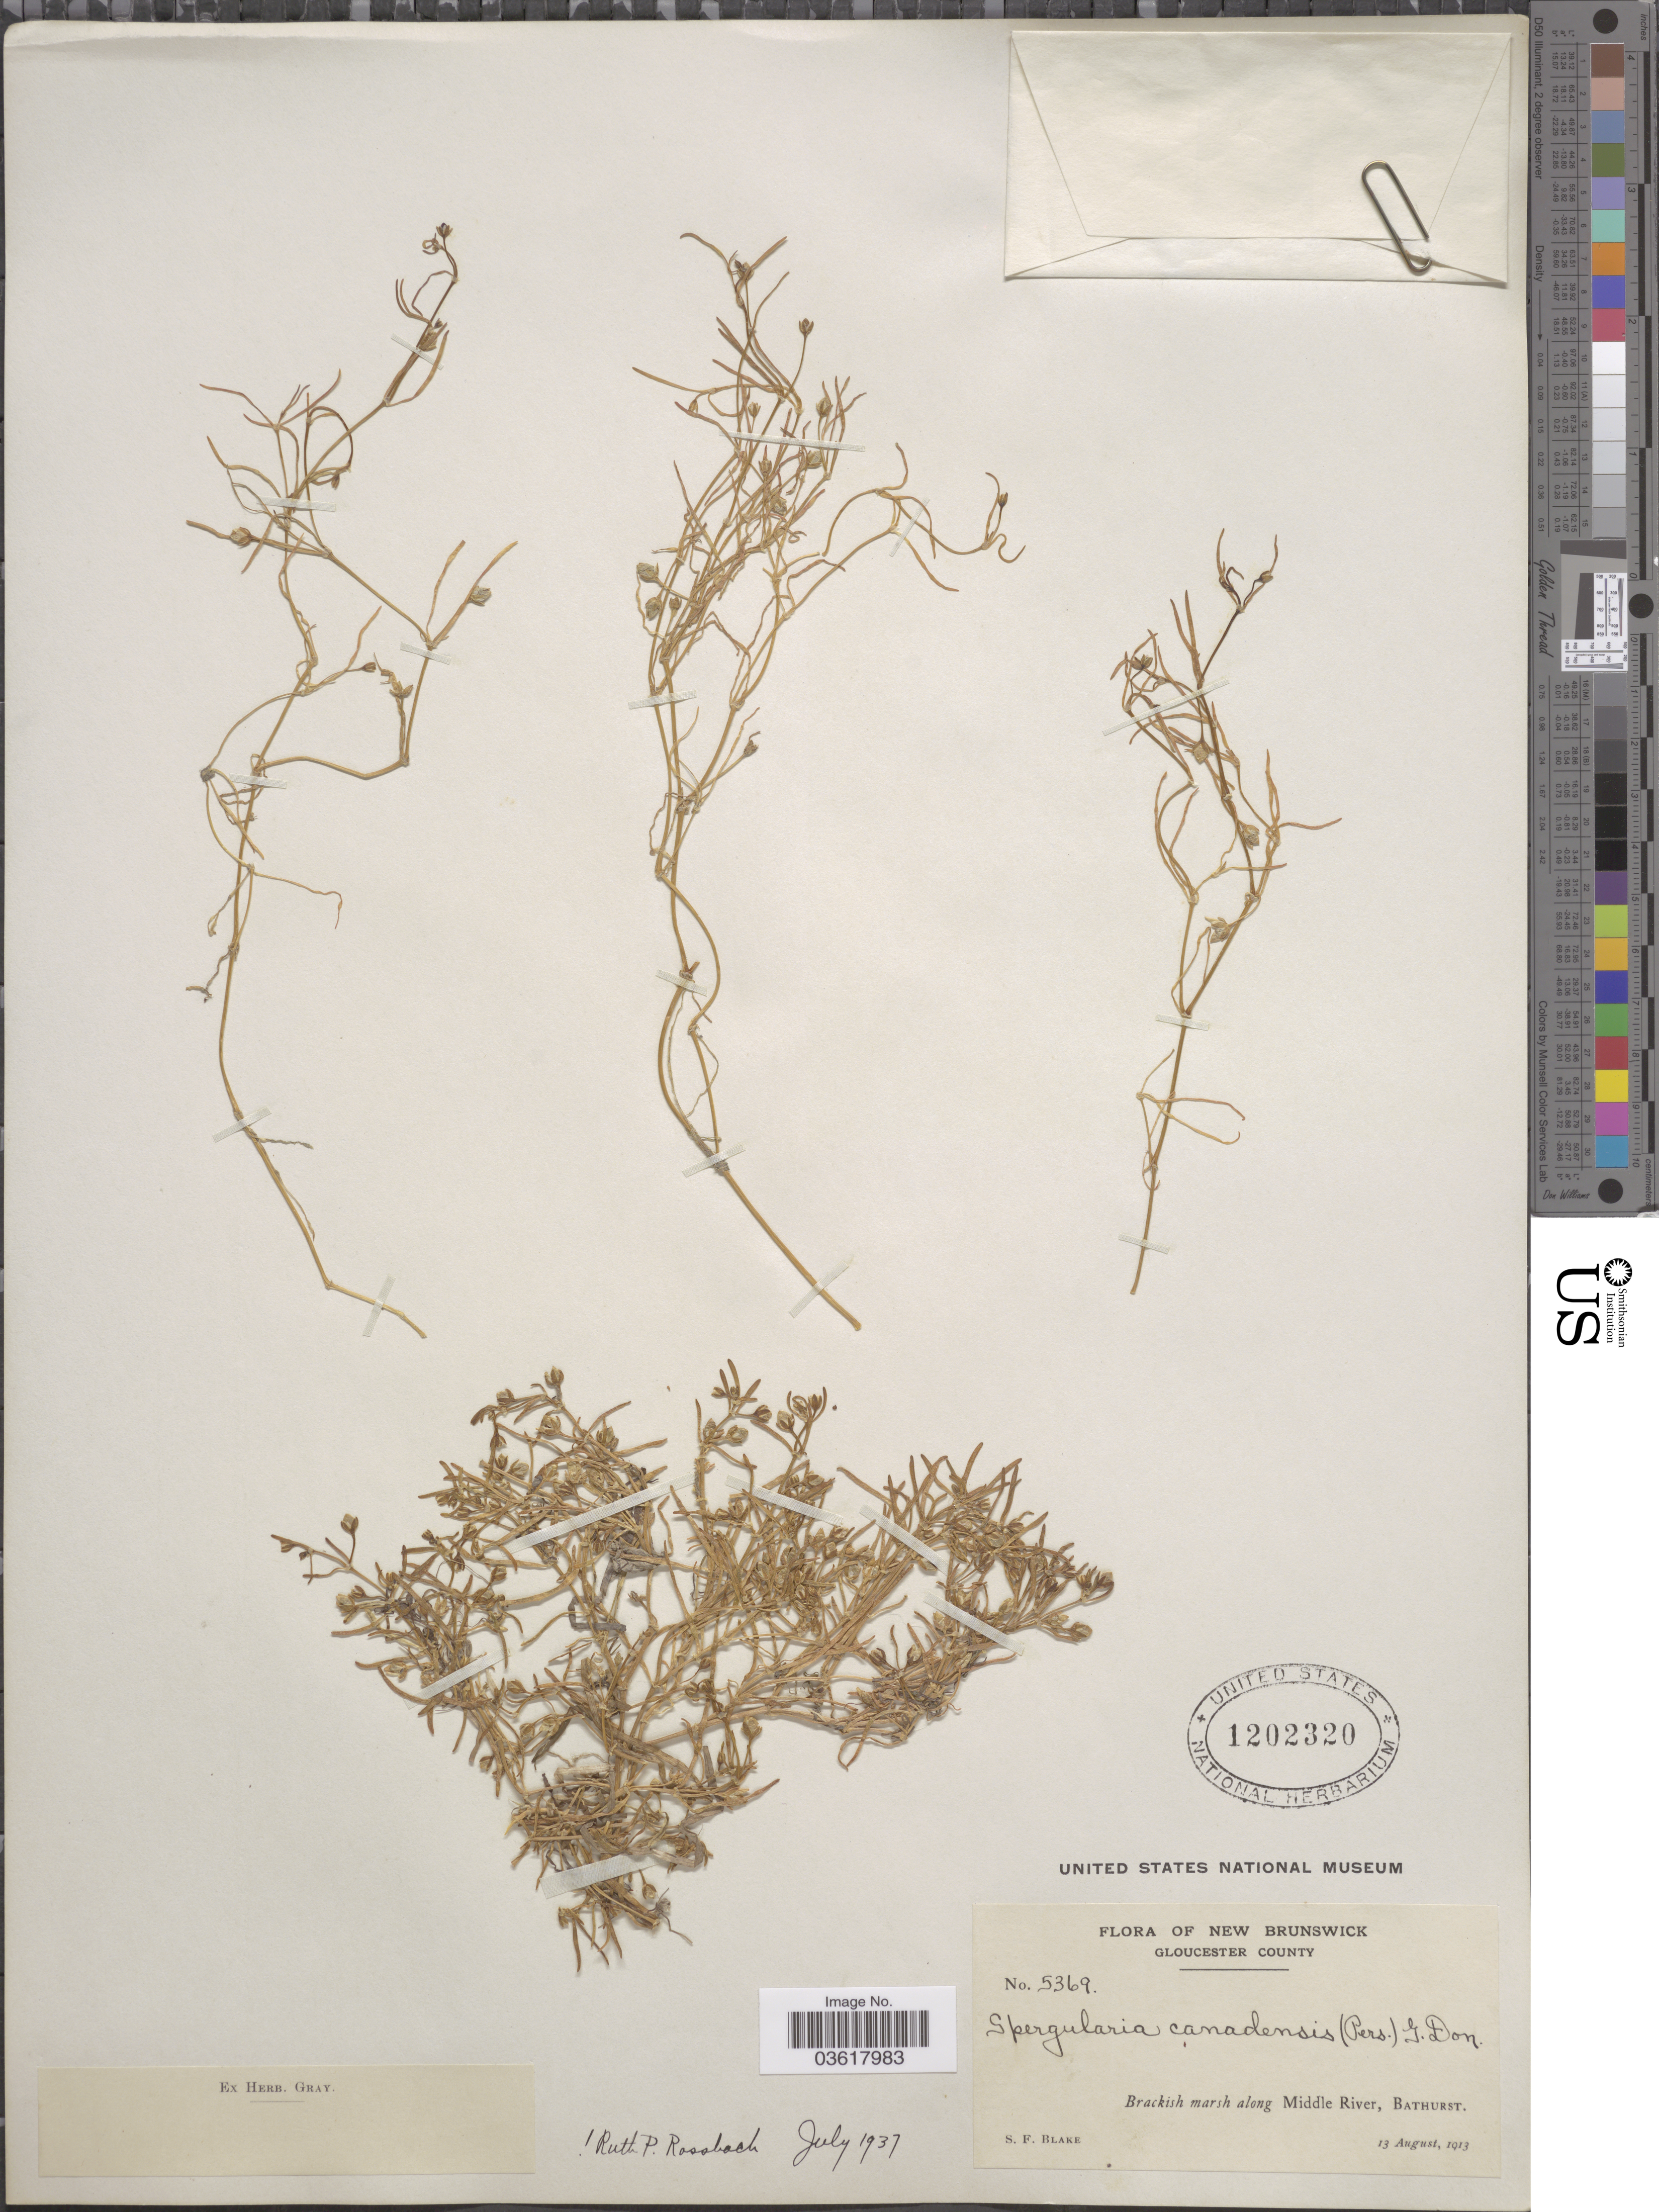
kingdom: Plantae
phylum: Tracheophyta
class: Magnoliopsida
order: Caryophyllales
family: Caryophyllaceae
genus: Spergularia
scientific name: Spergularia canadensis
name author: (Pers.) G. Don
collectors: S. Blake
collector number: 5369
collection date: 1913-08-13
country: Canada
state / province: New Brunswick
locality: Gloucester County. Along Middle River, Bathurst.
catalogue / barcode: US 1202320